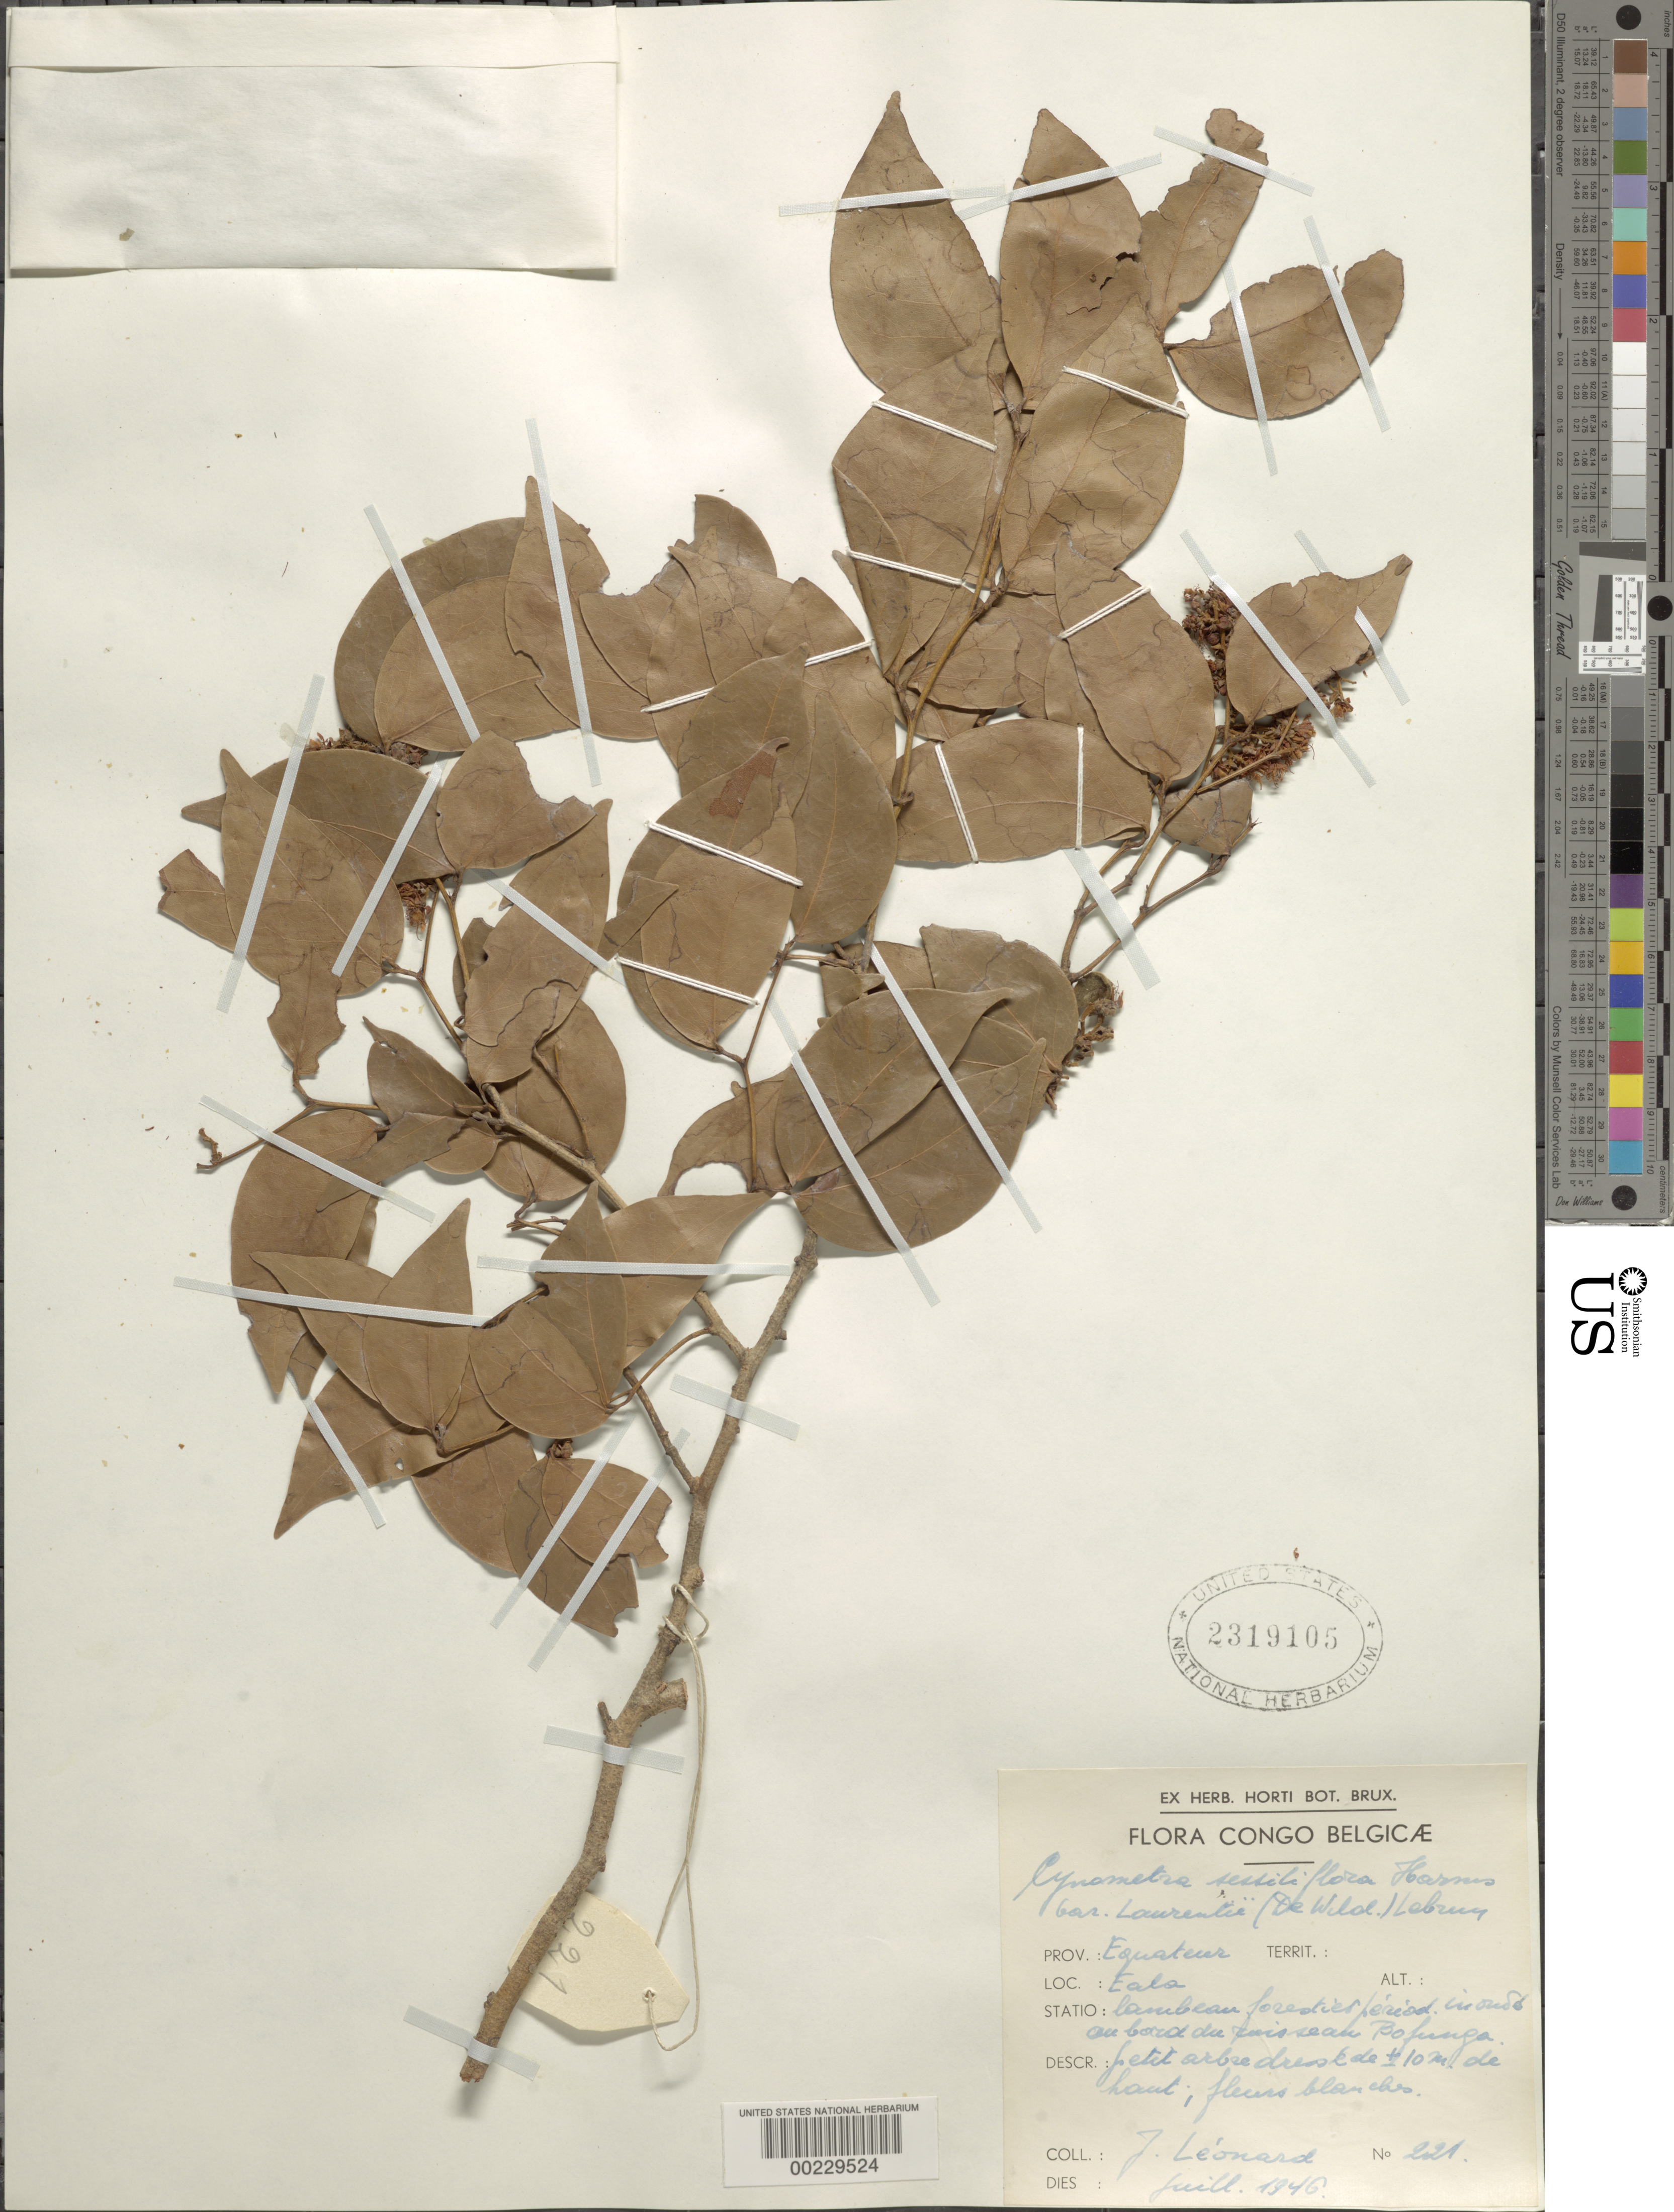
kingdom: Plantae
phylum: Tracheophyta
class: Magnoliopsida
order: Fabales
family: Fabaceae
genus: Cynometra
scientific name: Cynometra sessiliflora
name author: Harms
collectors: J. Léonard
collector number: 221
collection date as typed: Jul 1946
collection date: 1946-07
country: Congo, Democratic Republic of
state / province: Équateur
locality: Eala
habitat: Strip forest phase to edge of bofunga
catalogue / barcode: US 2319105